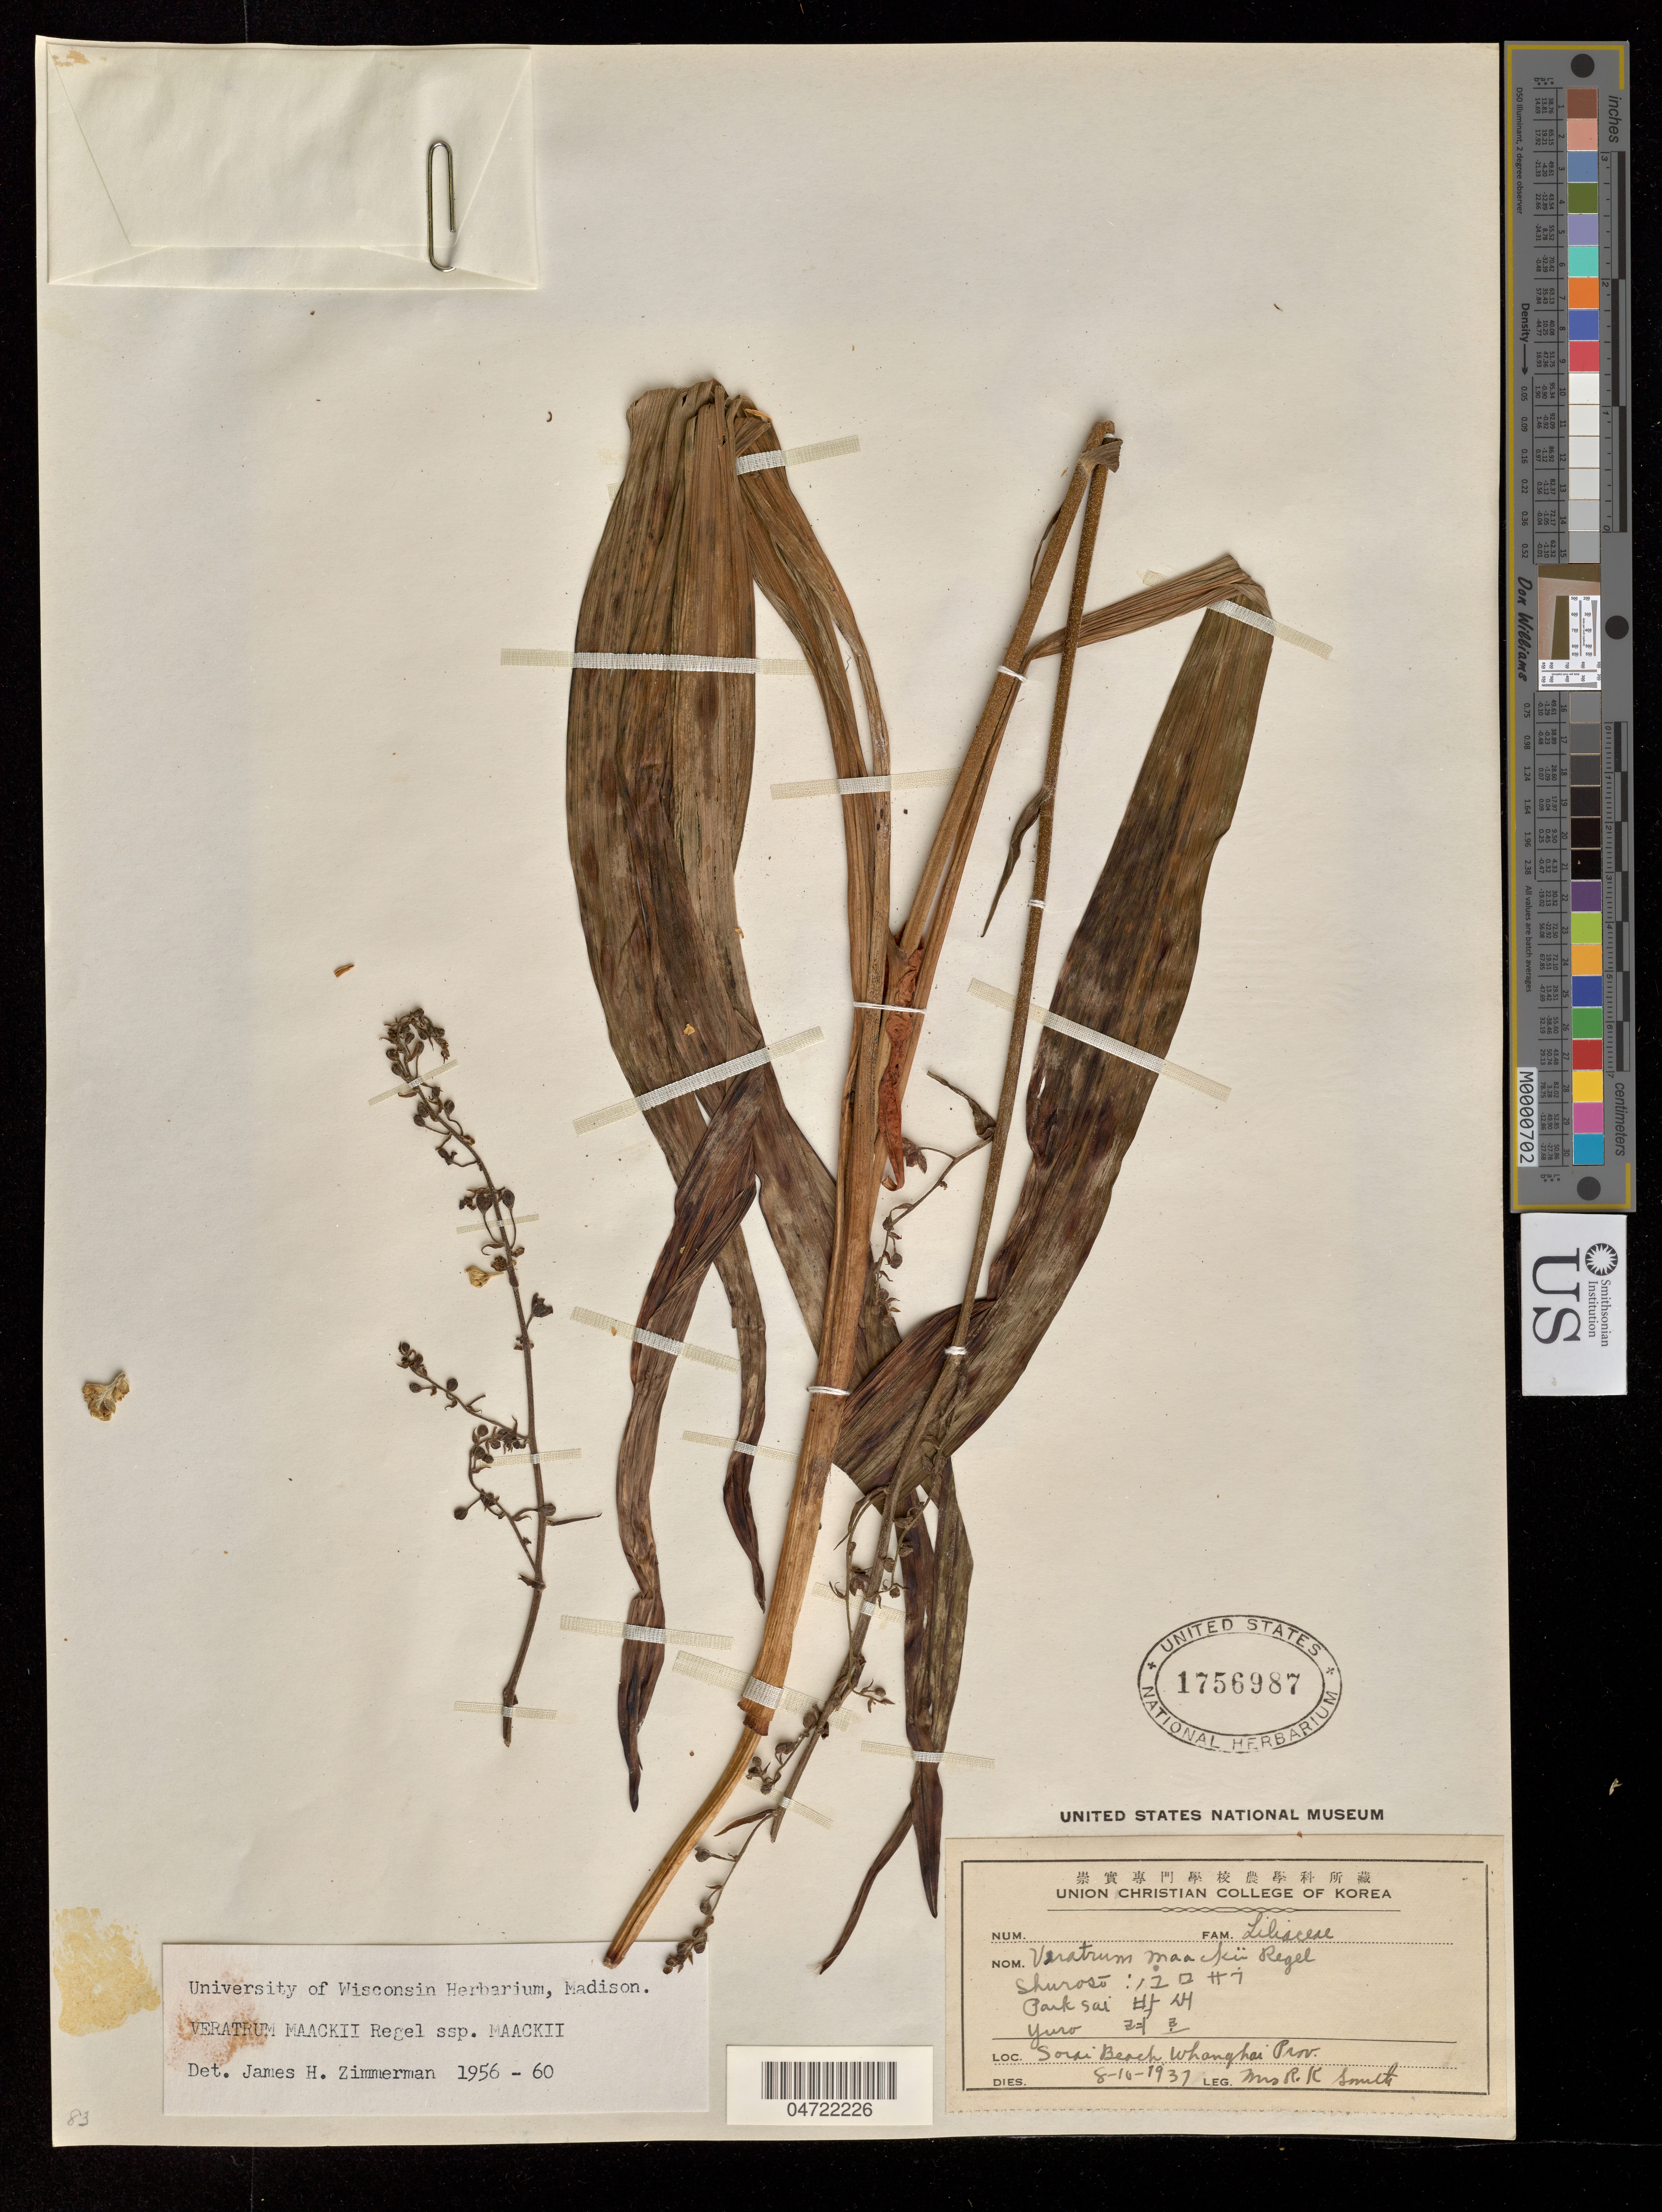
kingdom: Plantae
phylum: Tracheophyta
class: Liliopsida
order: Liliales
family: Melanthiaceae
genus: Veratrum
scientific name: Veratrum maackii subsp. maackii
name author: Regel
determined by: Zimmerman, James Hall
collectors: Mrs. R. K. Smith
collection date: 1937-08-10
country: China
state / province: Whangshai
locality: Sorai Beach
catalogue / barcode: US 1756987